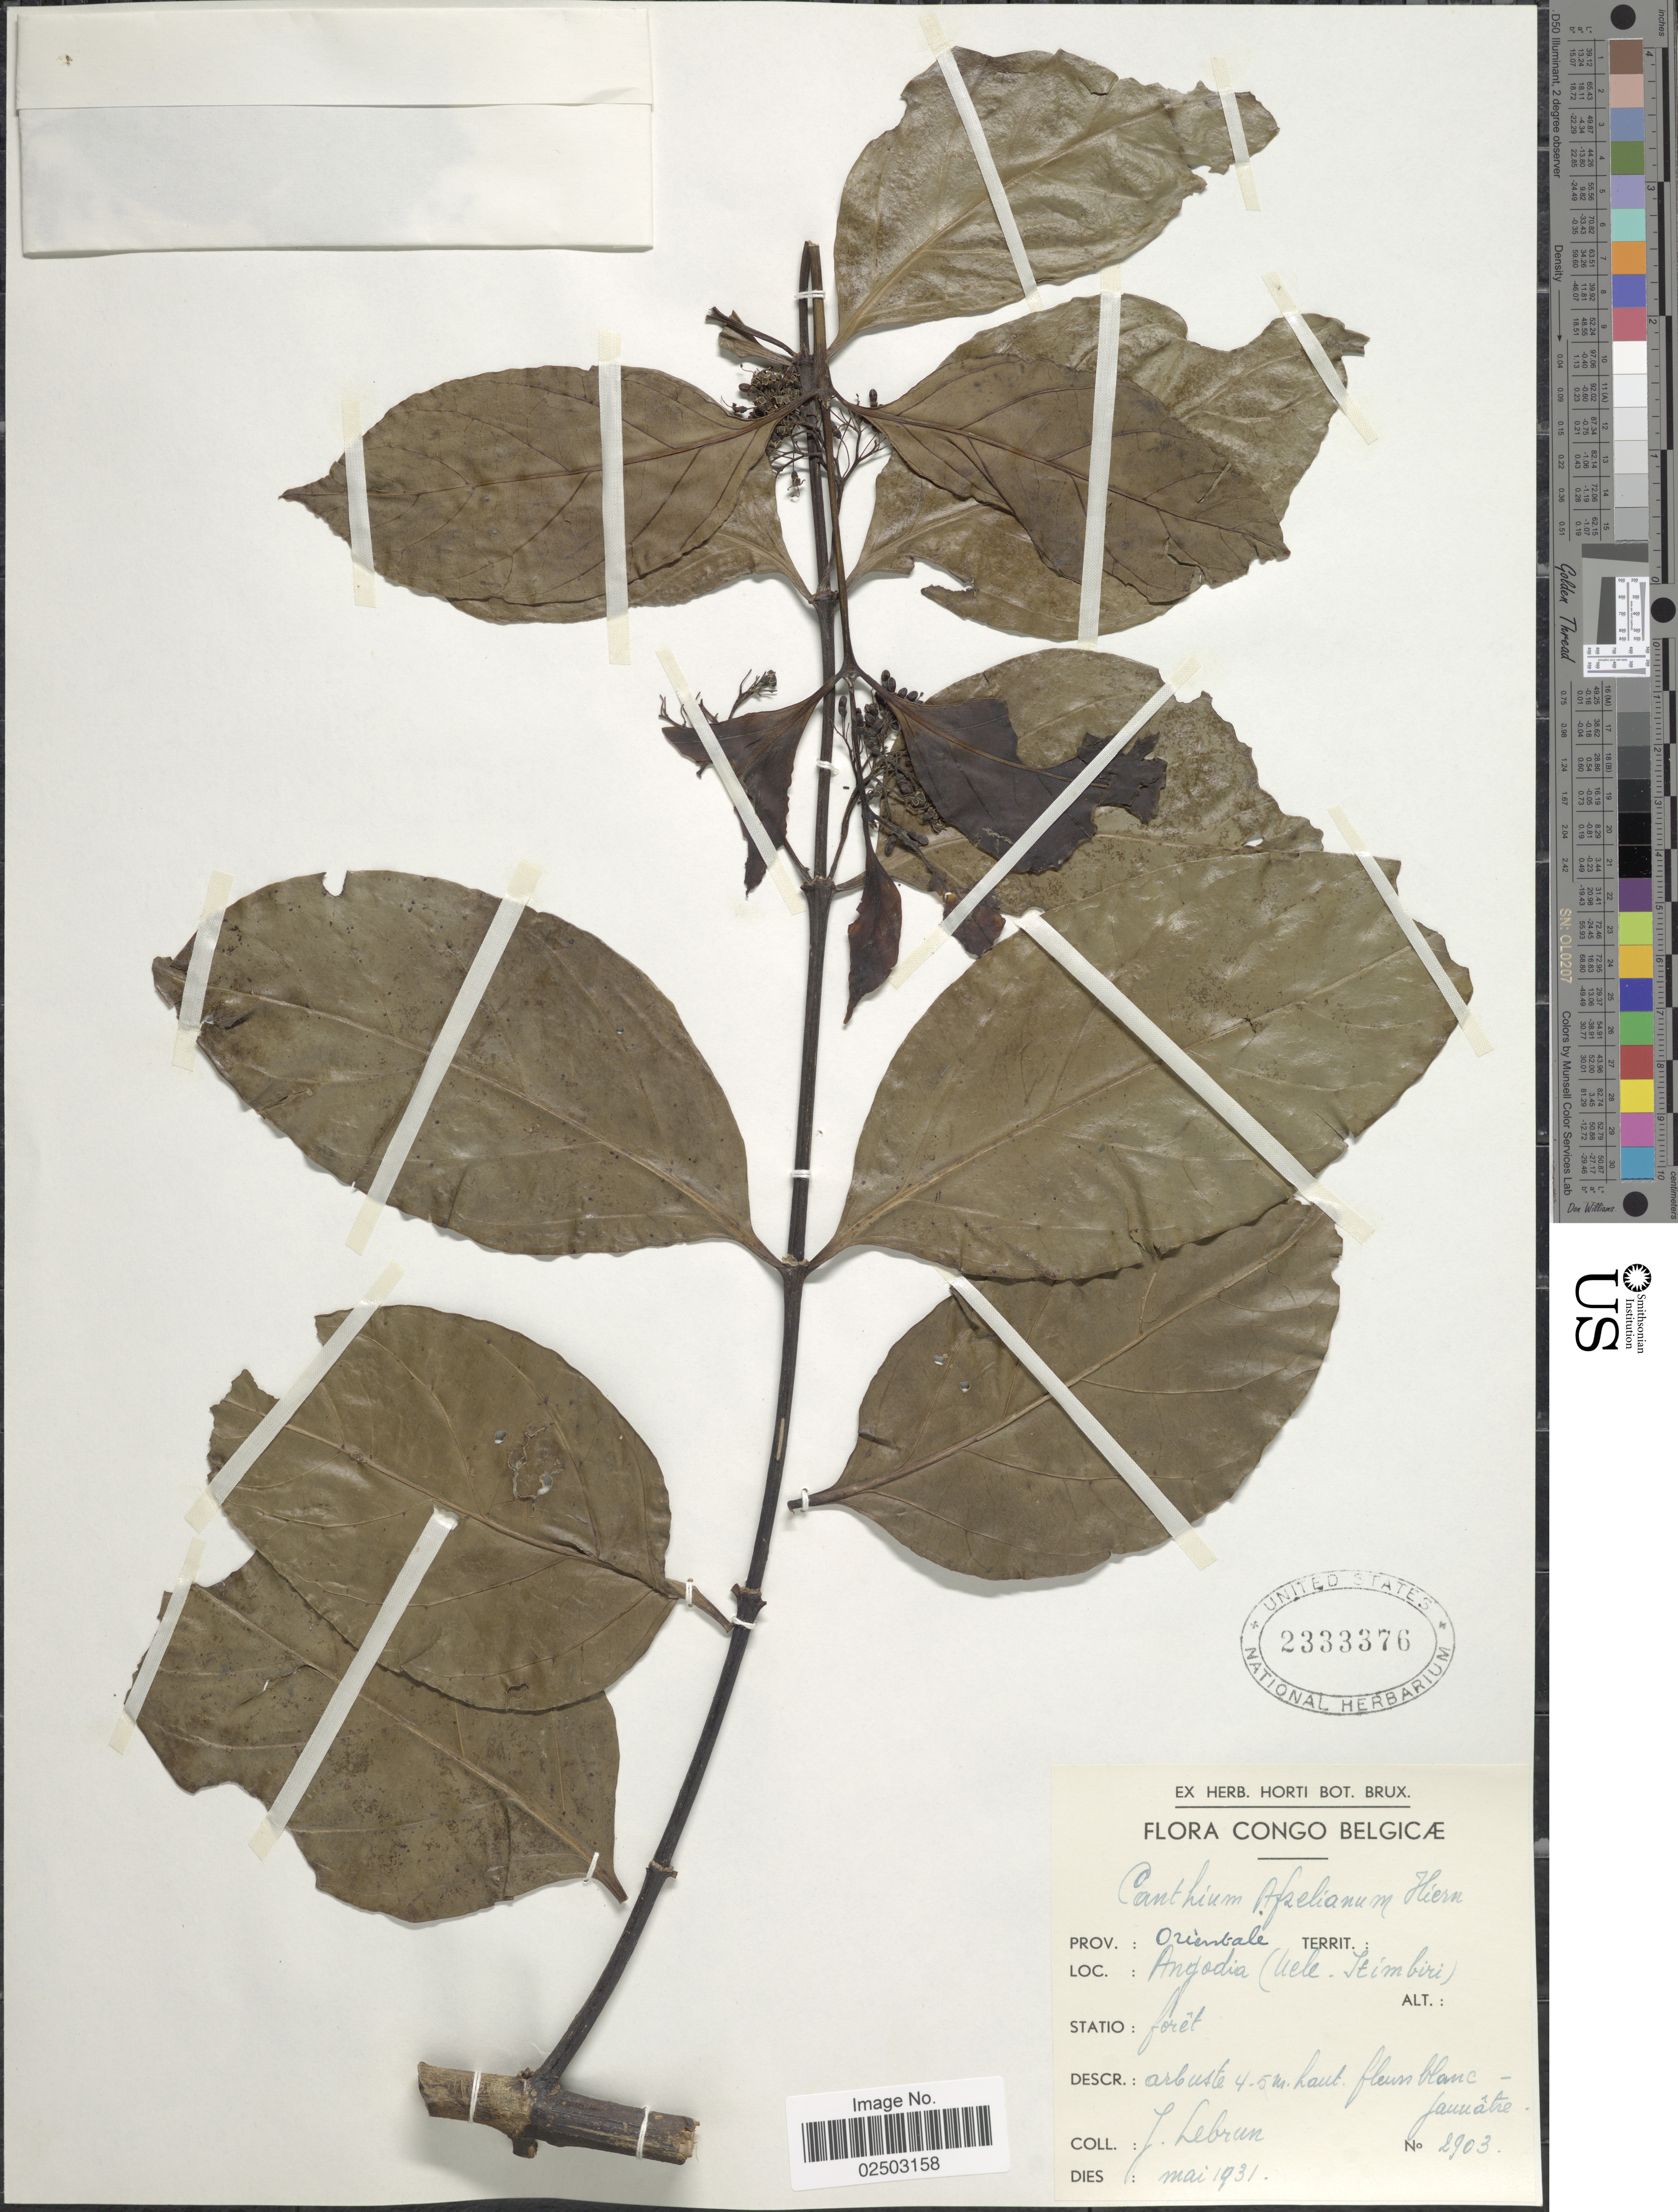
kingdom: Plantae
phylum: Tracheophyta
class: Magnoliopsida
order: Gentianales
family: Rubiaceae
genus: Canthium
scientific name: Canthium afzelianum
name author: Hiern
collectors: J. A. Lebrun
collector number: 293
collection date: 1931-05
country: Congo, Democratic Republic of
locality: Congo Belgicae, Angodia (Uele-Steimbiri). Orientale.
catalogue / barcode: US 2333376